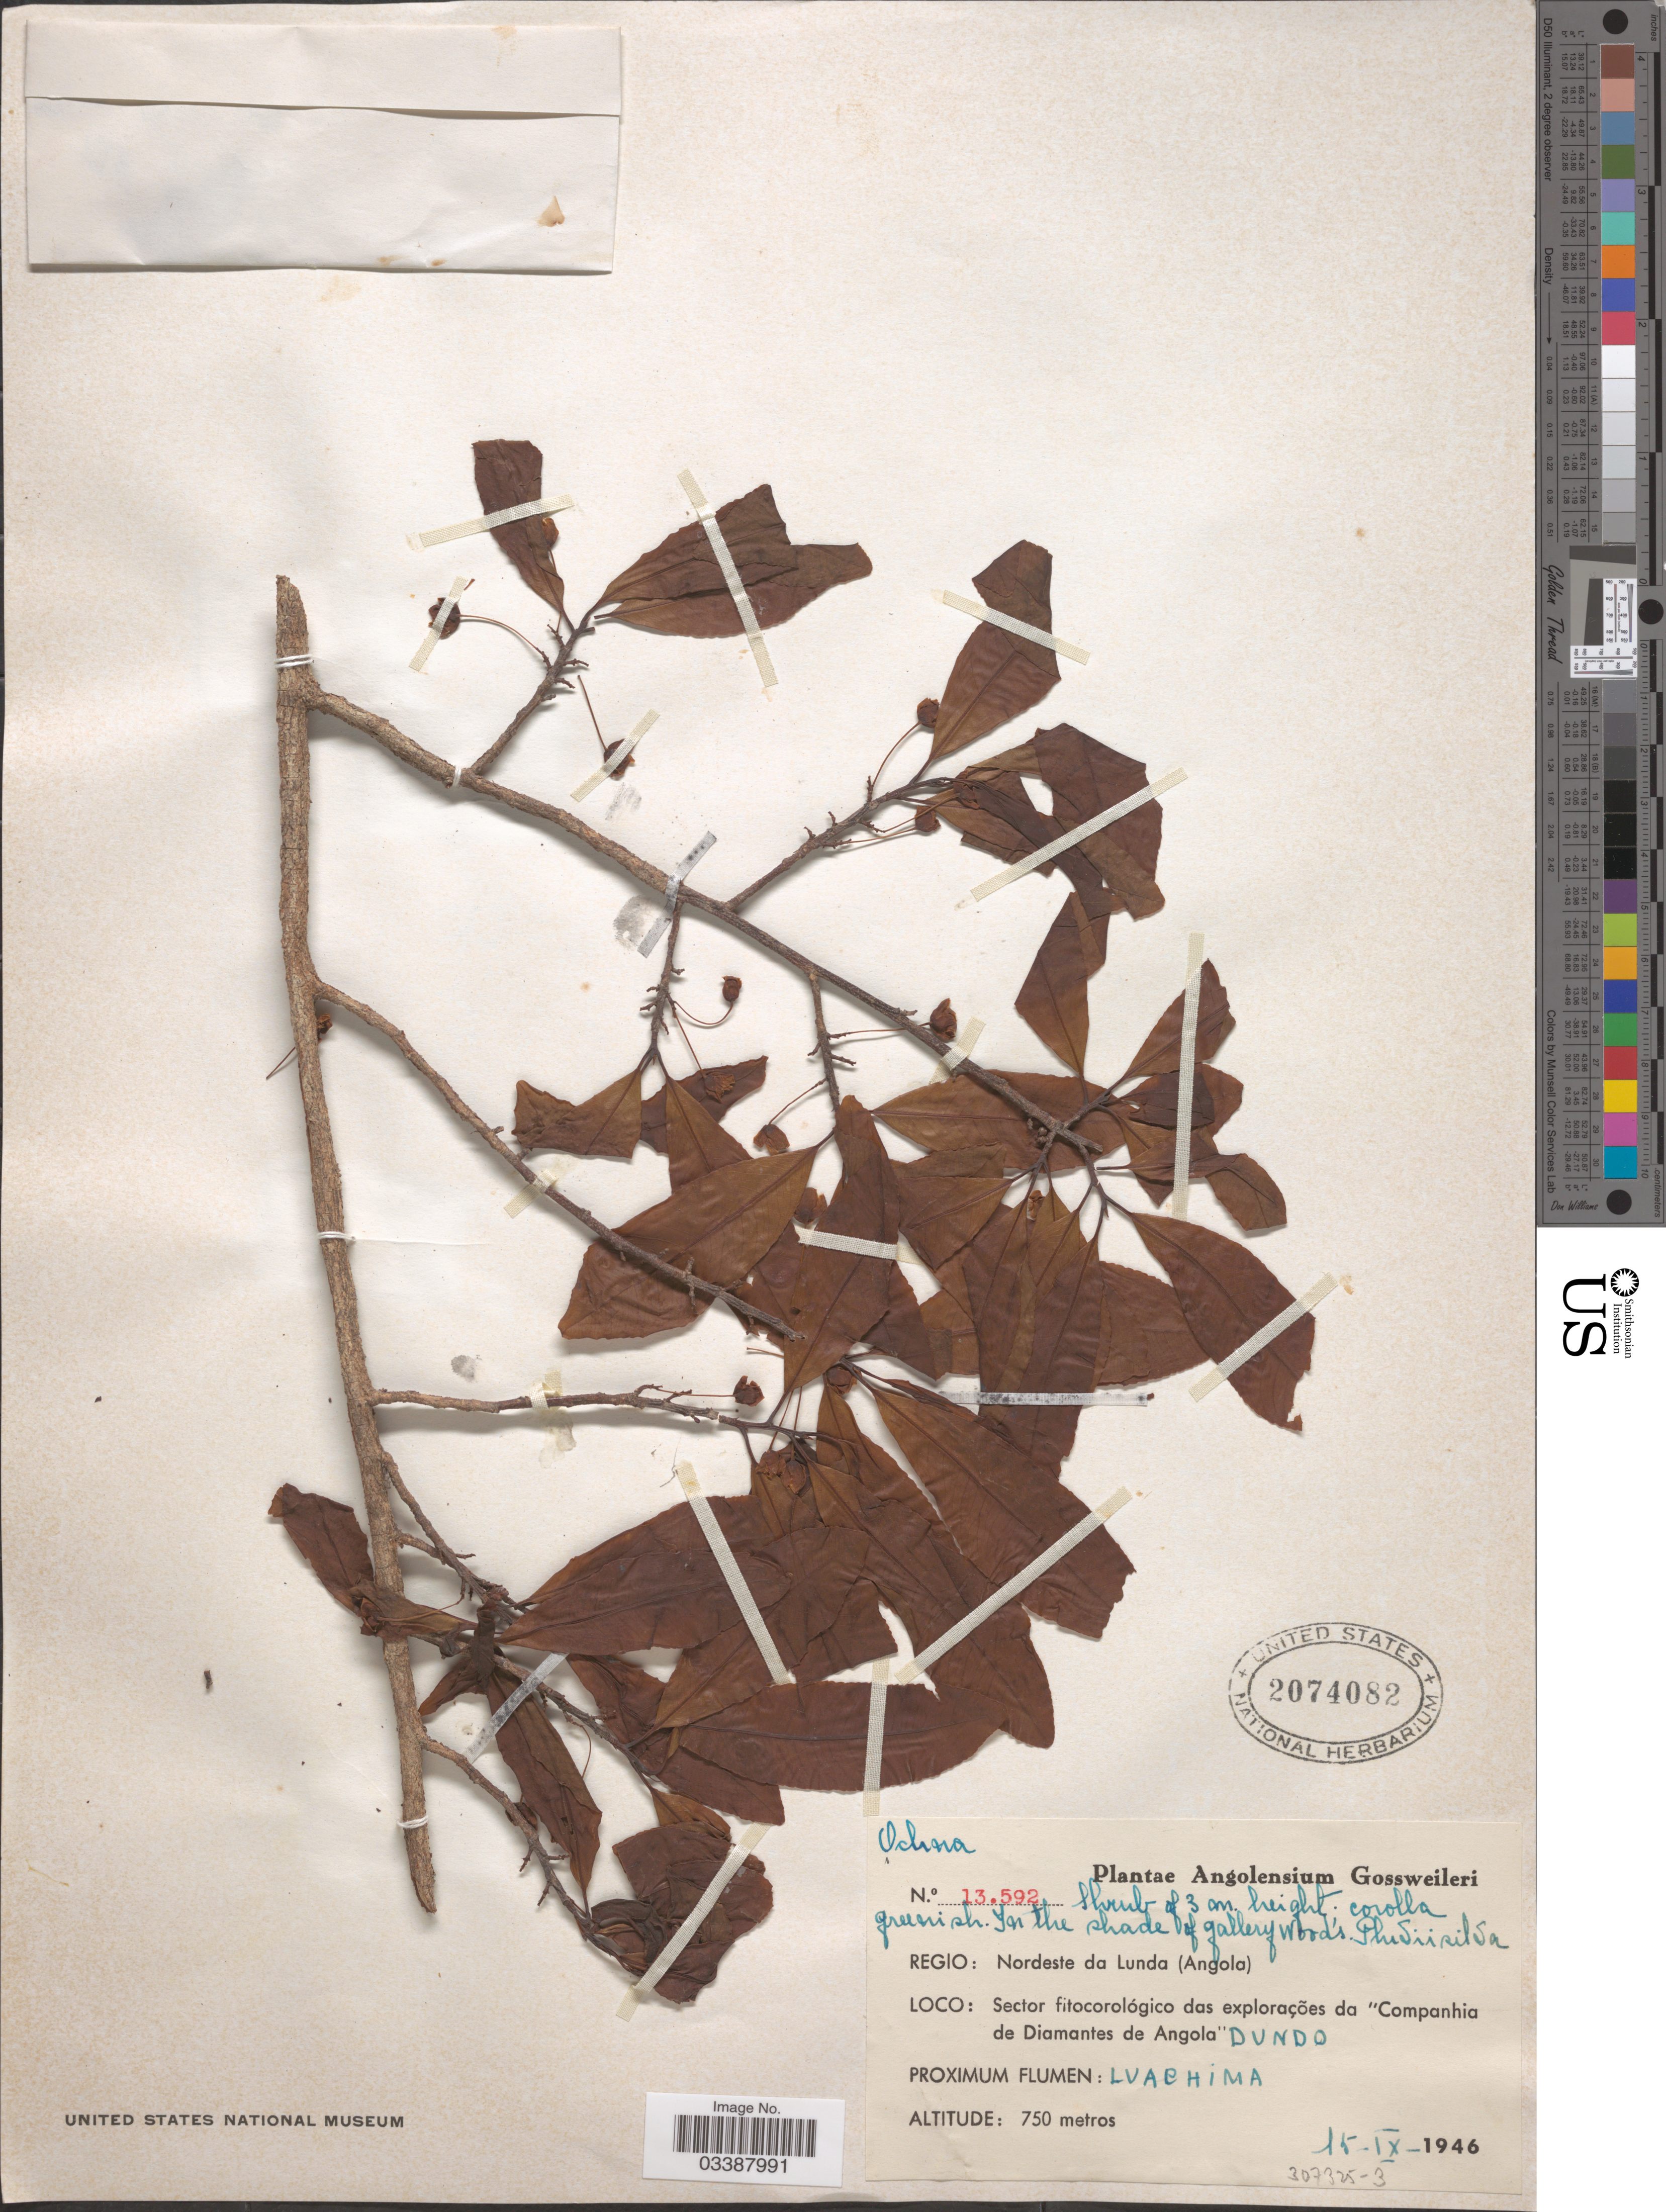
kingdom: Plantae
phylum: Tracheophyta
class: Magnoliopsida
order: Malpighiales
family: Ochnaceae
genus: Ochna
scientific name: Ochna sp.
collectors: -. Gossweiler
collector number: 13592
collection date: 1946-09-15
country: Angola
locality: Angolensium. Regio: Nordeste da Lunda. Sector fitocorológico das explorações da "Companhia de Diamantes de Angola" Dundo. Proximum Flumen: Luachima.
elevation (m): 750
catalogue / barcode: US 2074082